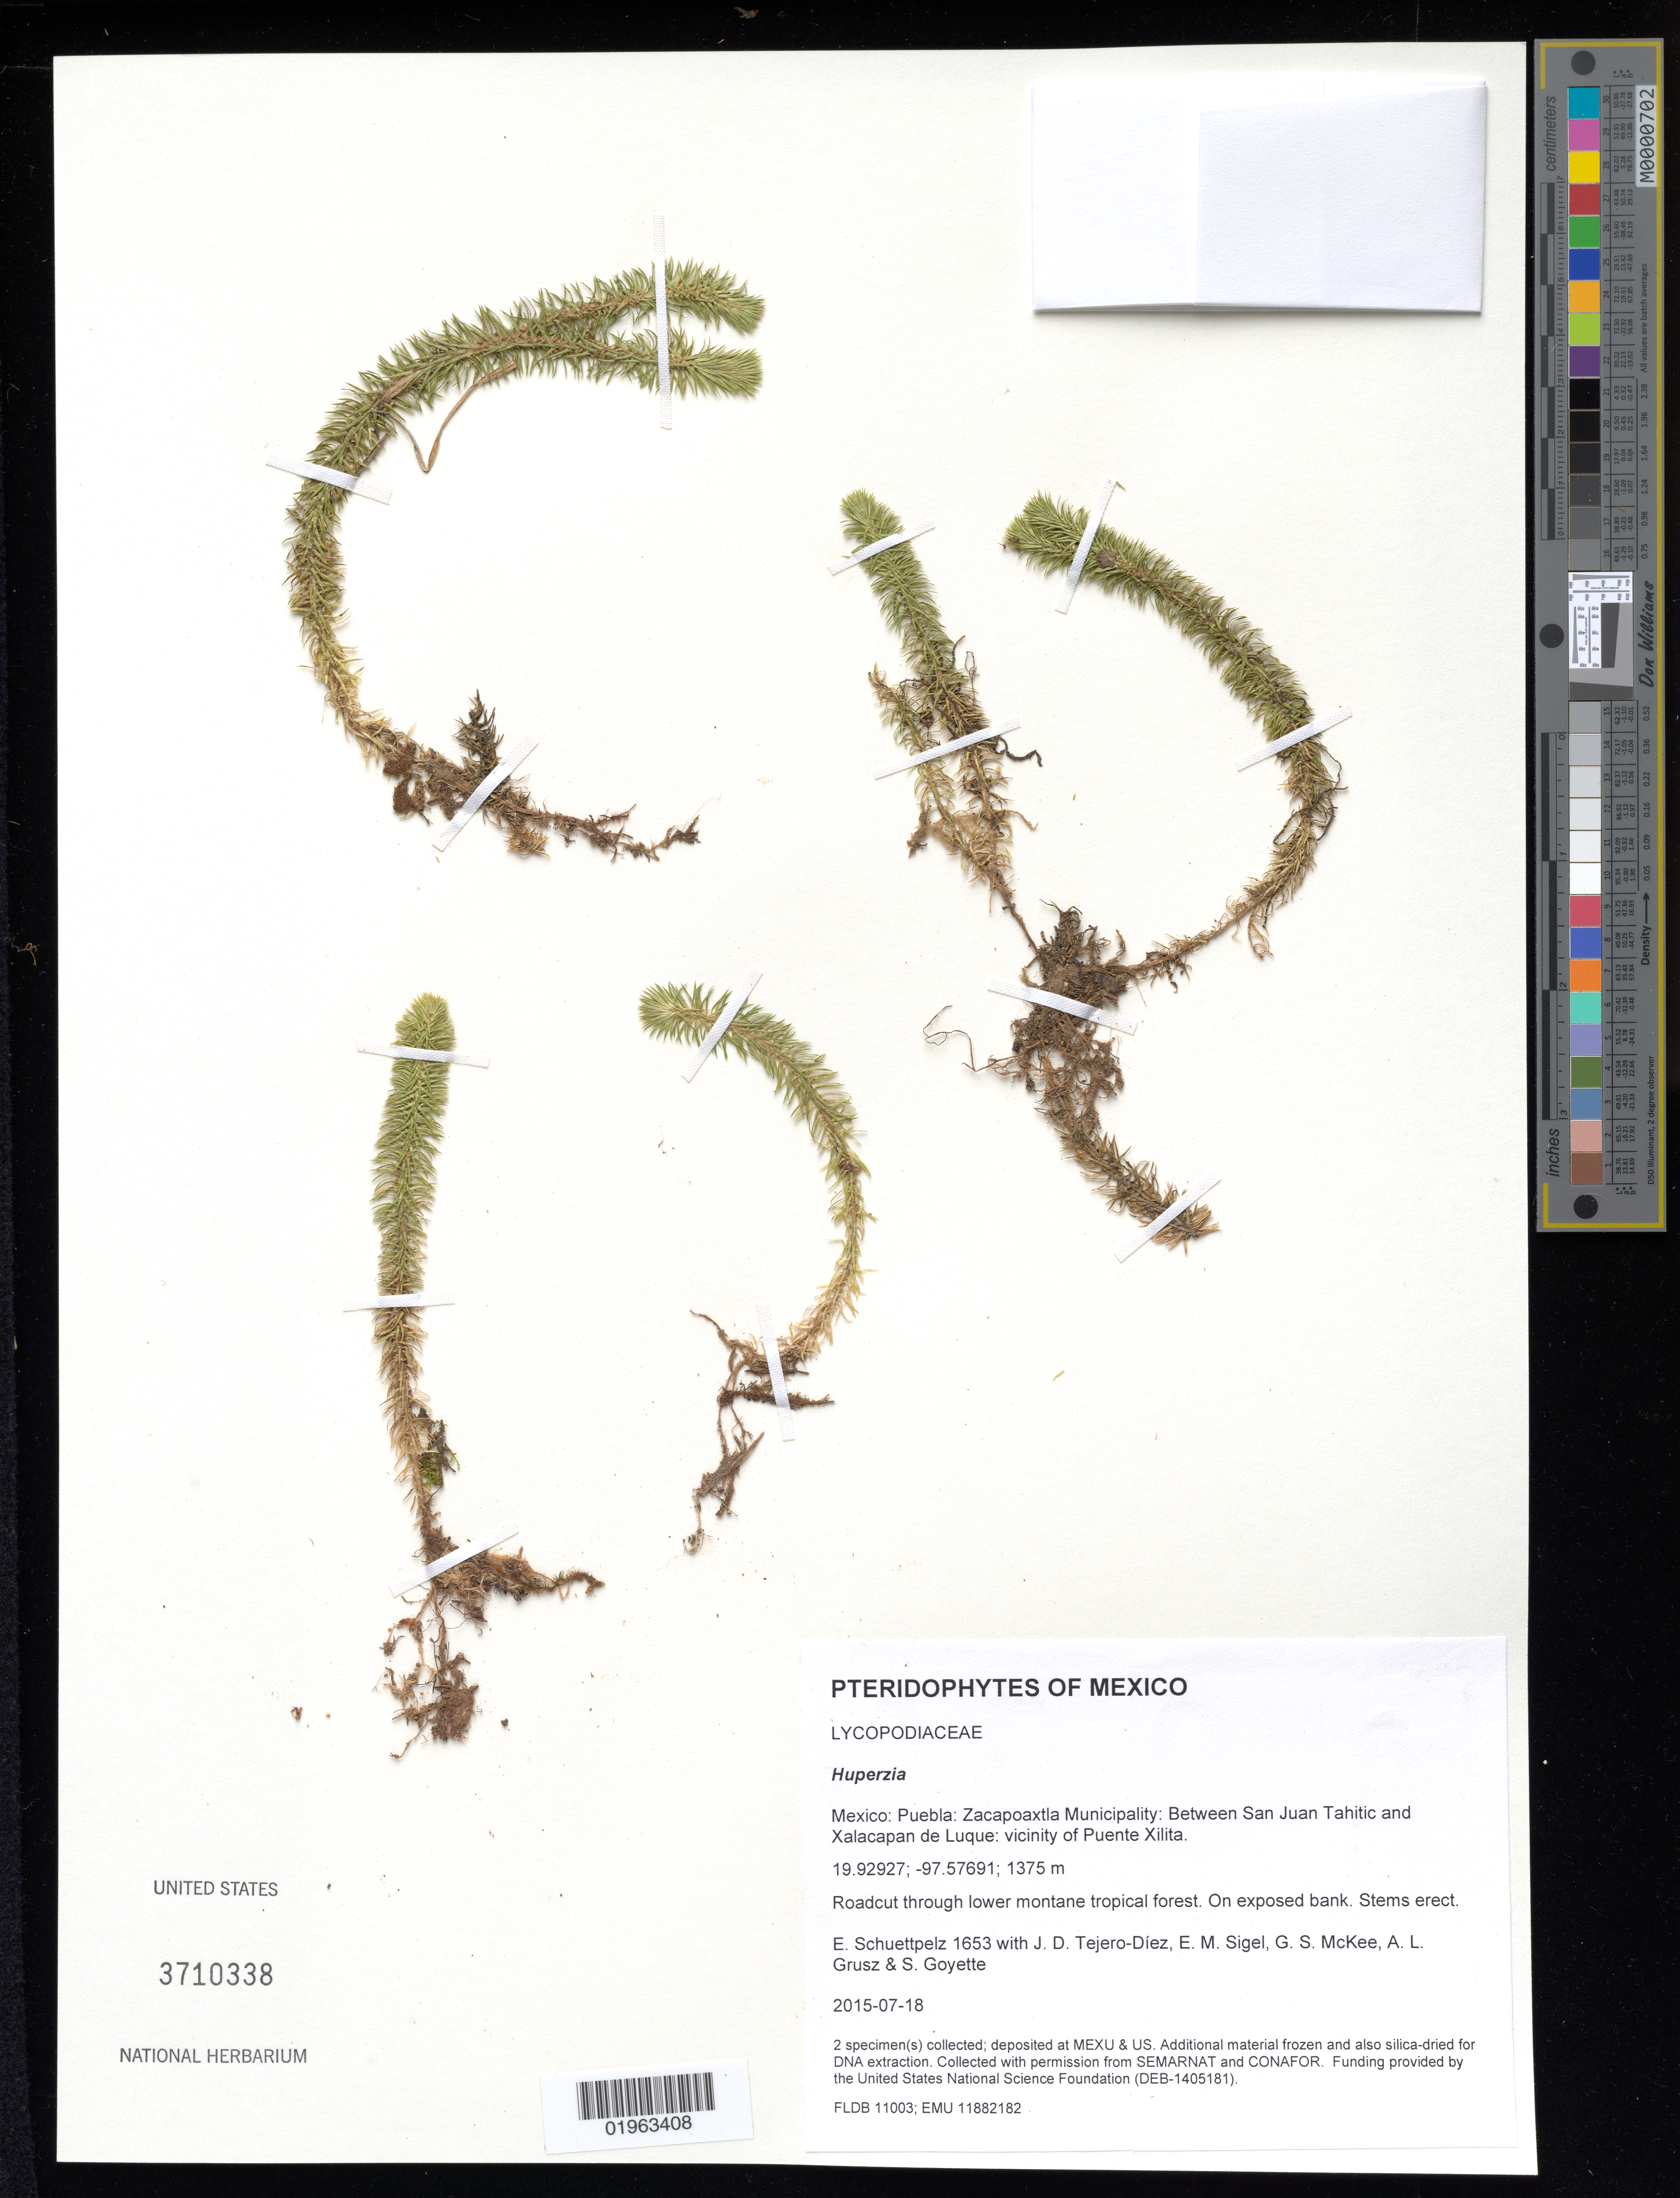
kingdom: Plantae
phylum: Tracheophyta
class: Lycopodiopsida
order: Lycopodiales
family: Lycopodiaceae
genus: Huperzia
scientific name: Huperzia sp.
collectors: E. Schuettpelz, D. Tejero-Díez, E. M. Sigel, G. S. McKee & A. Grusz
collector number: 1653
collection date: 2015-07-18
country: Mexico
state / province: Puebla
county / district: Zacapoaxtla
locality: Between San Juan Tahitic and Xalacapan de Luque: vicinity of Puente Xilita.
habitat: Roadcut through lower montane tropical forest.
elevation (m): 1375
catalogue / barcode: US 3710338